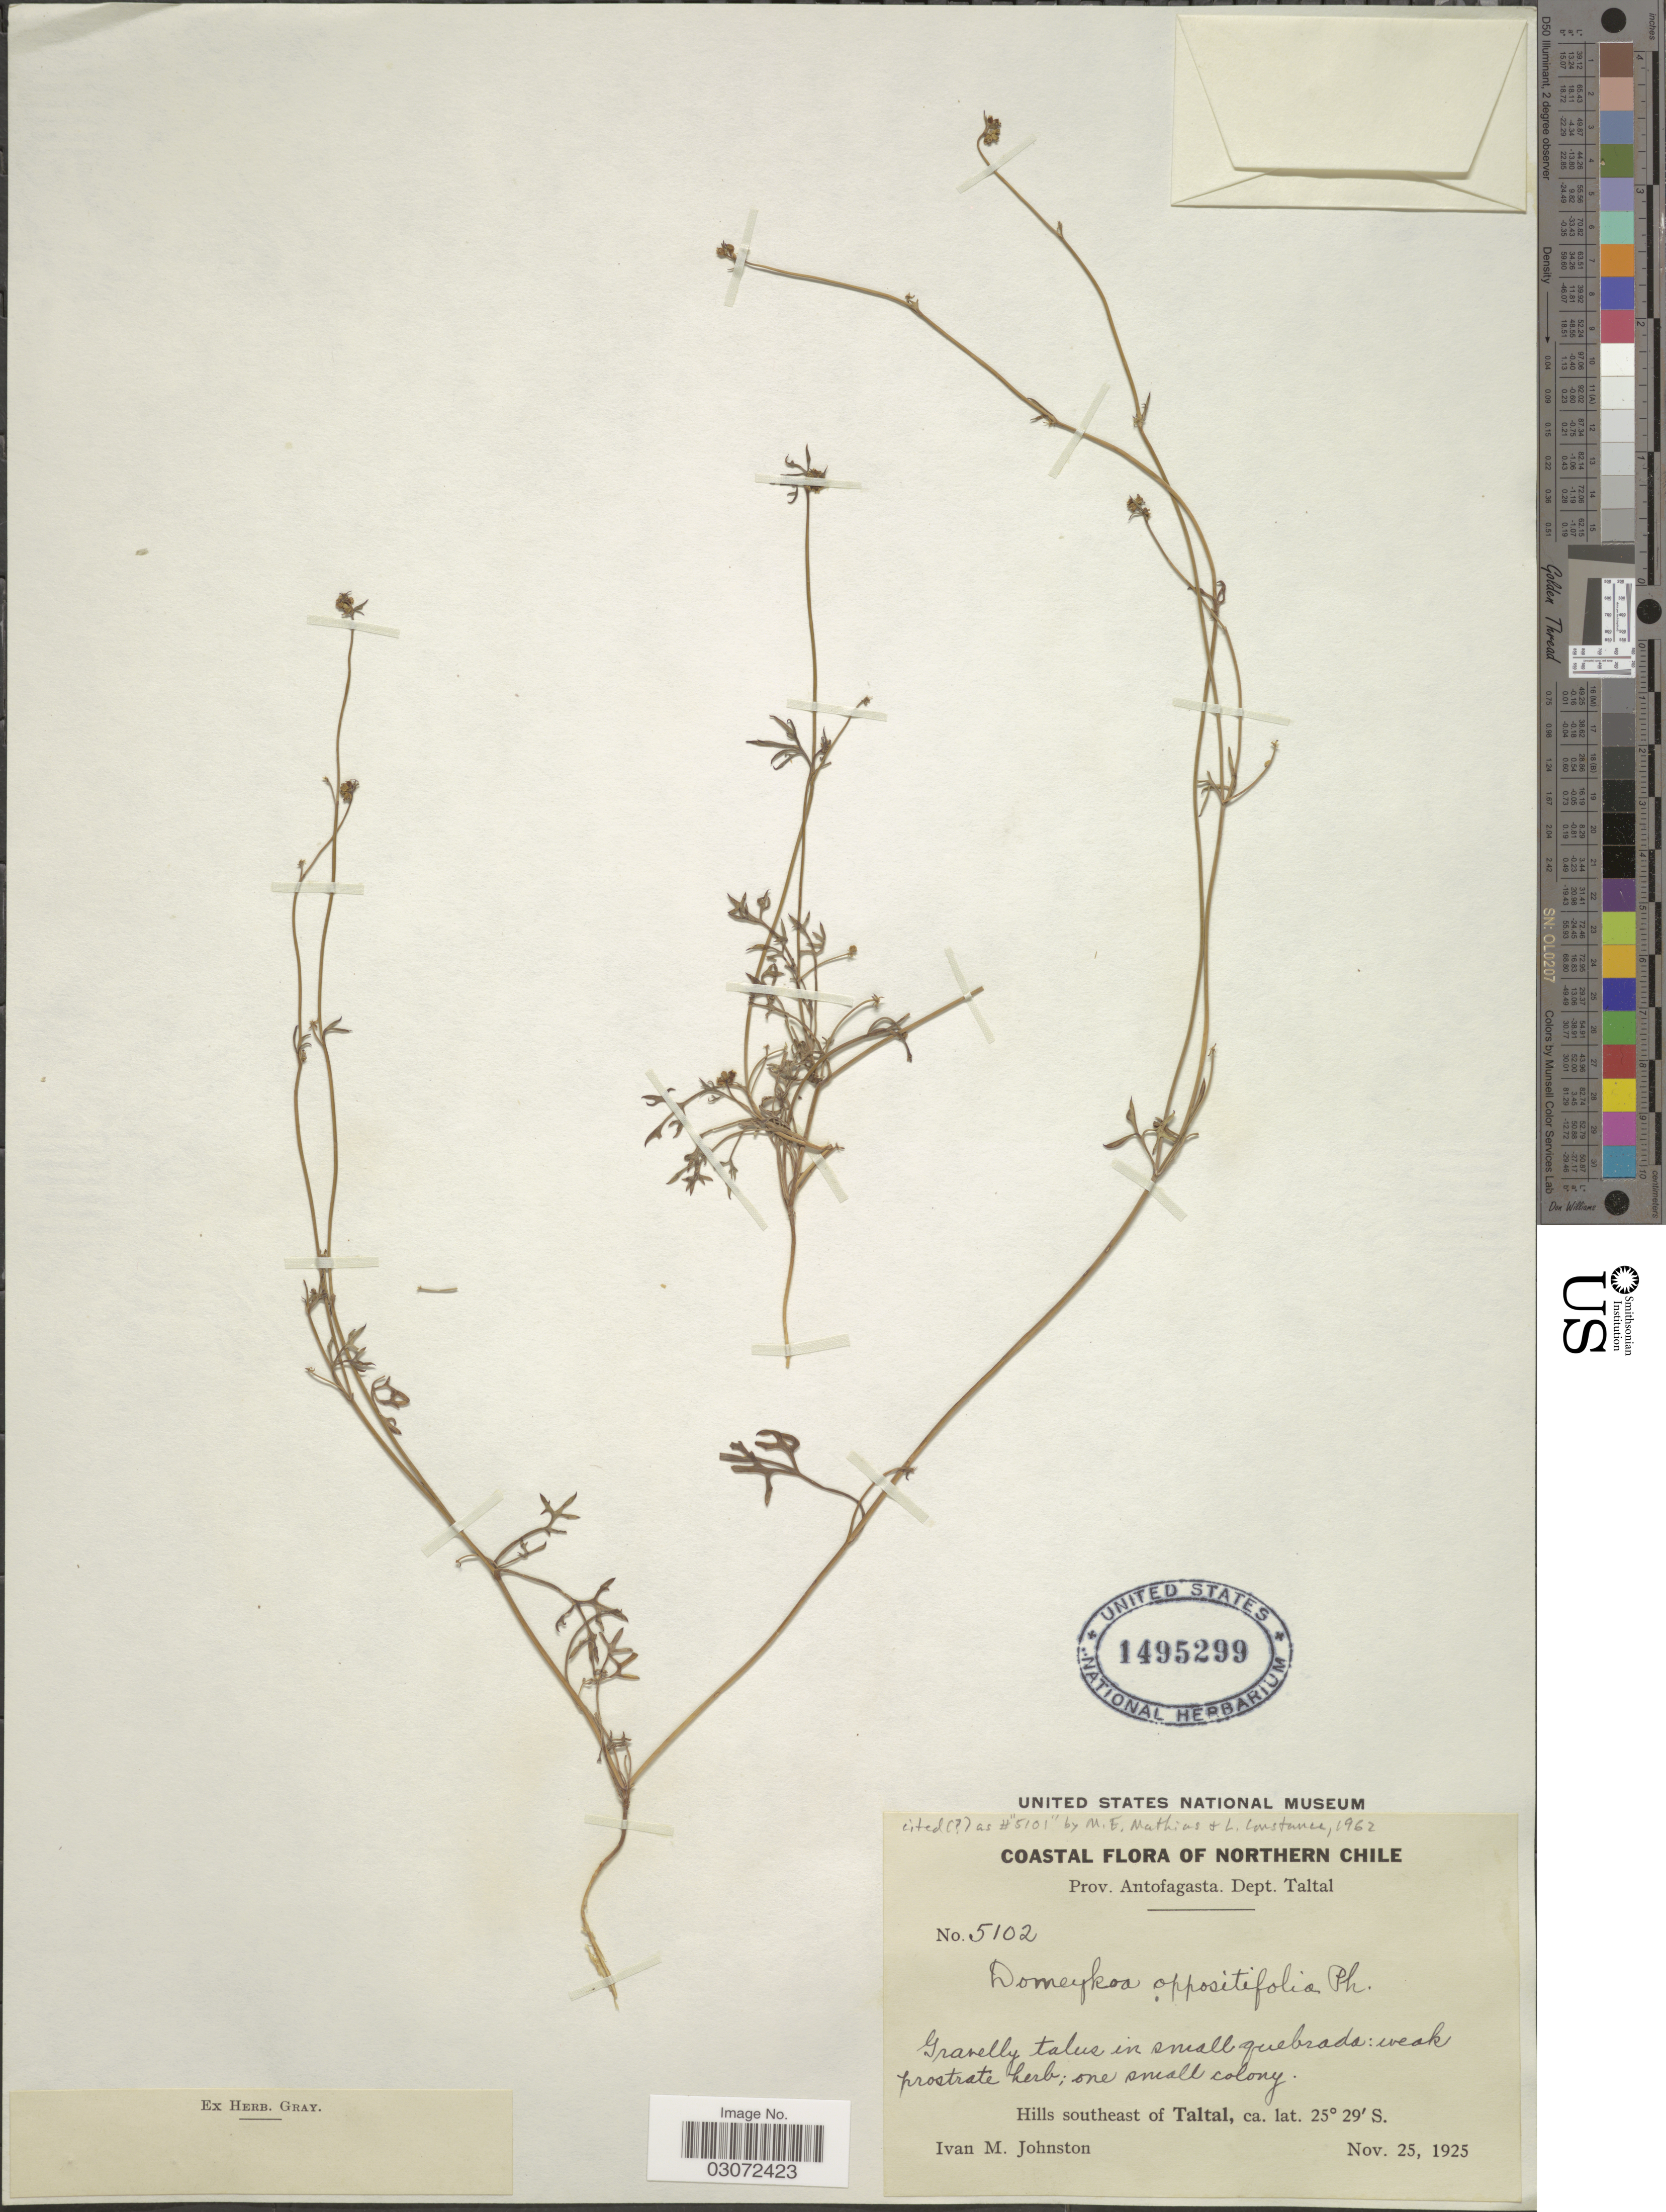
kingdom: Plantae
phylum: Tracheophyta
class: Magnoliopsida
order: Apiales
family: Apiaceae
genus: Domeykoa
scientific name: Domeykoa oppositifolia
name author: Phil.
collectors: I.M. Johnston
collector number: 5102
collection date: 1925-11-25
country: Chile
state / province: Antofagasta (II)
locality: Coastal of Northern Chile, Prov. Antofagasta. Dept. Taltal, Hills southeast of Taltal.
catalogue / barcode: US 1495299